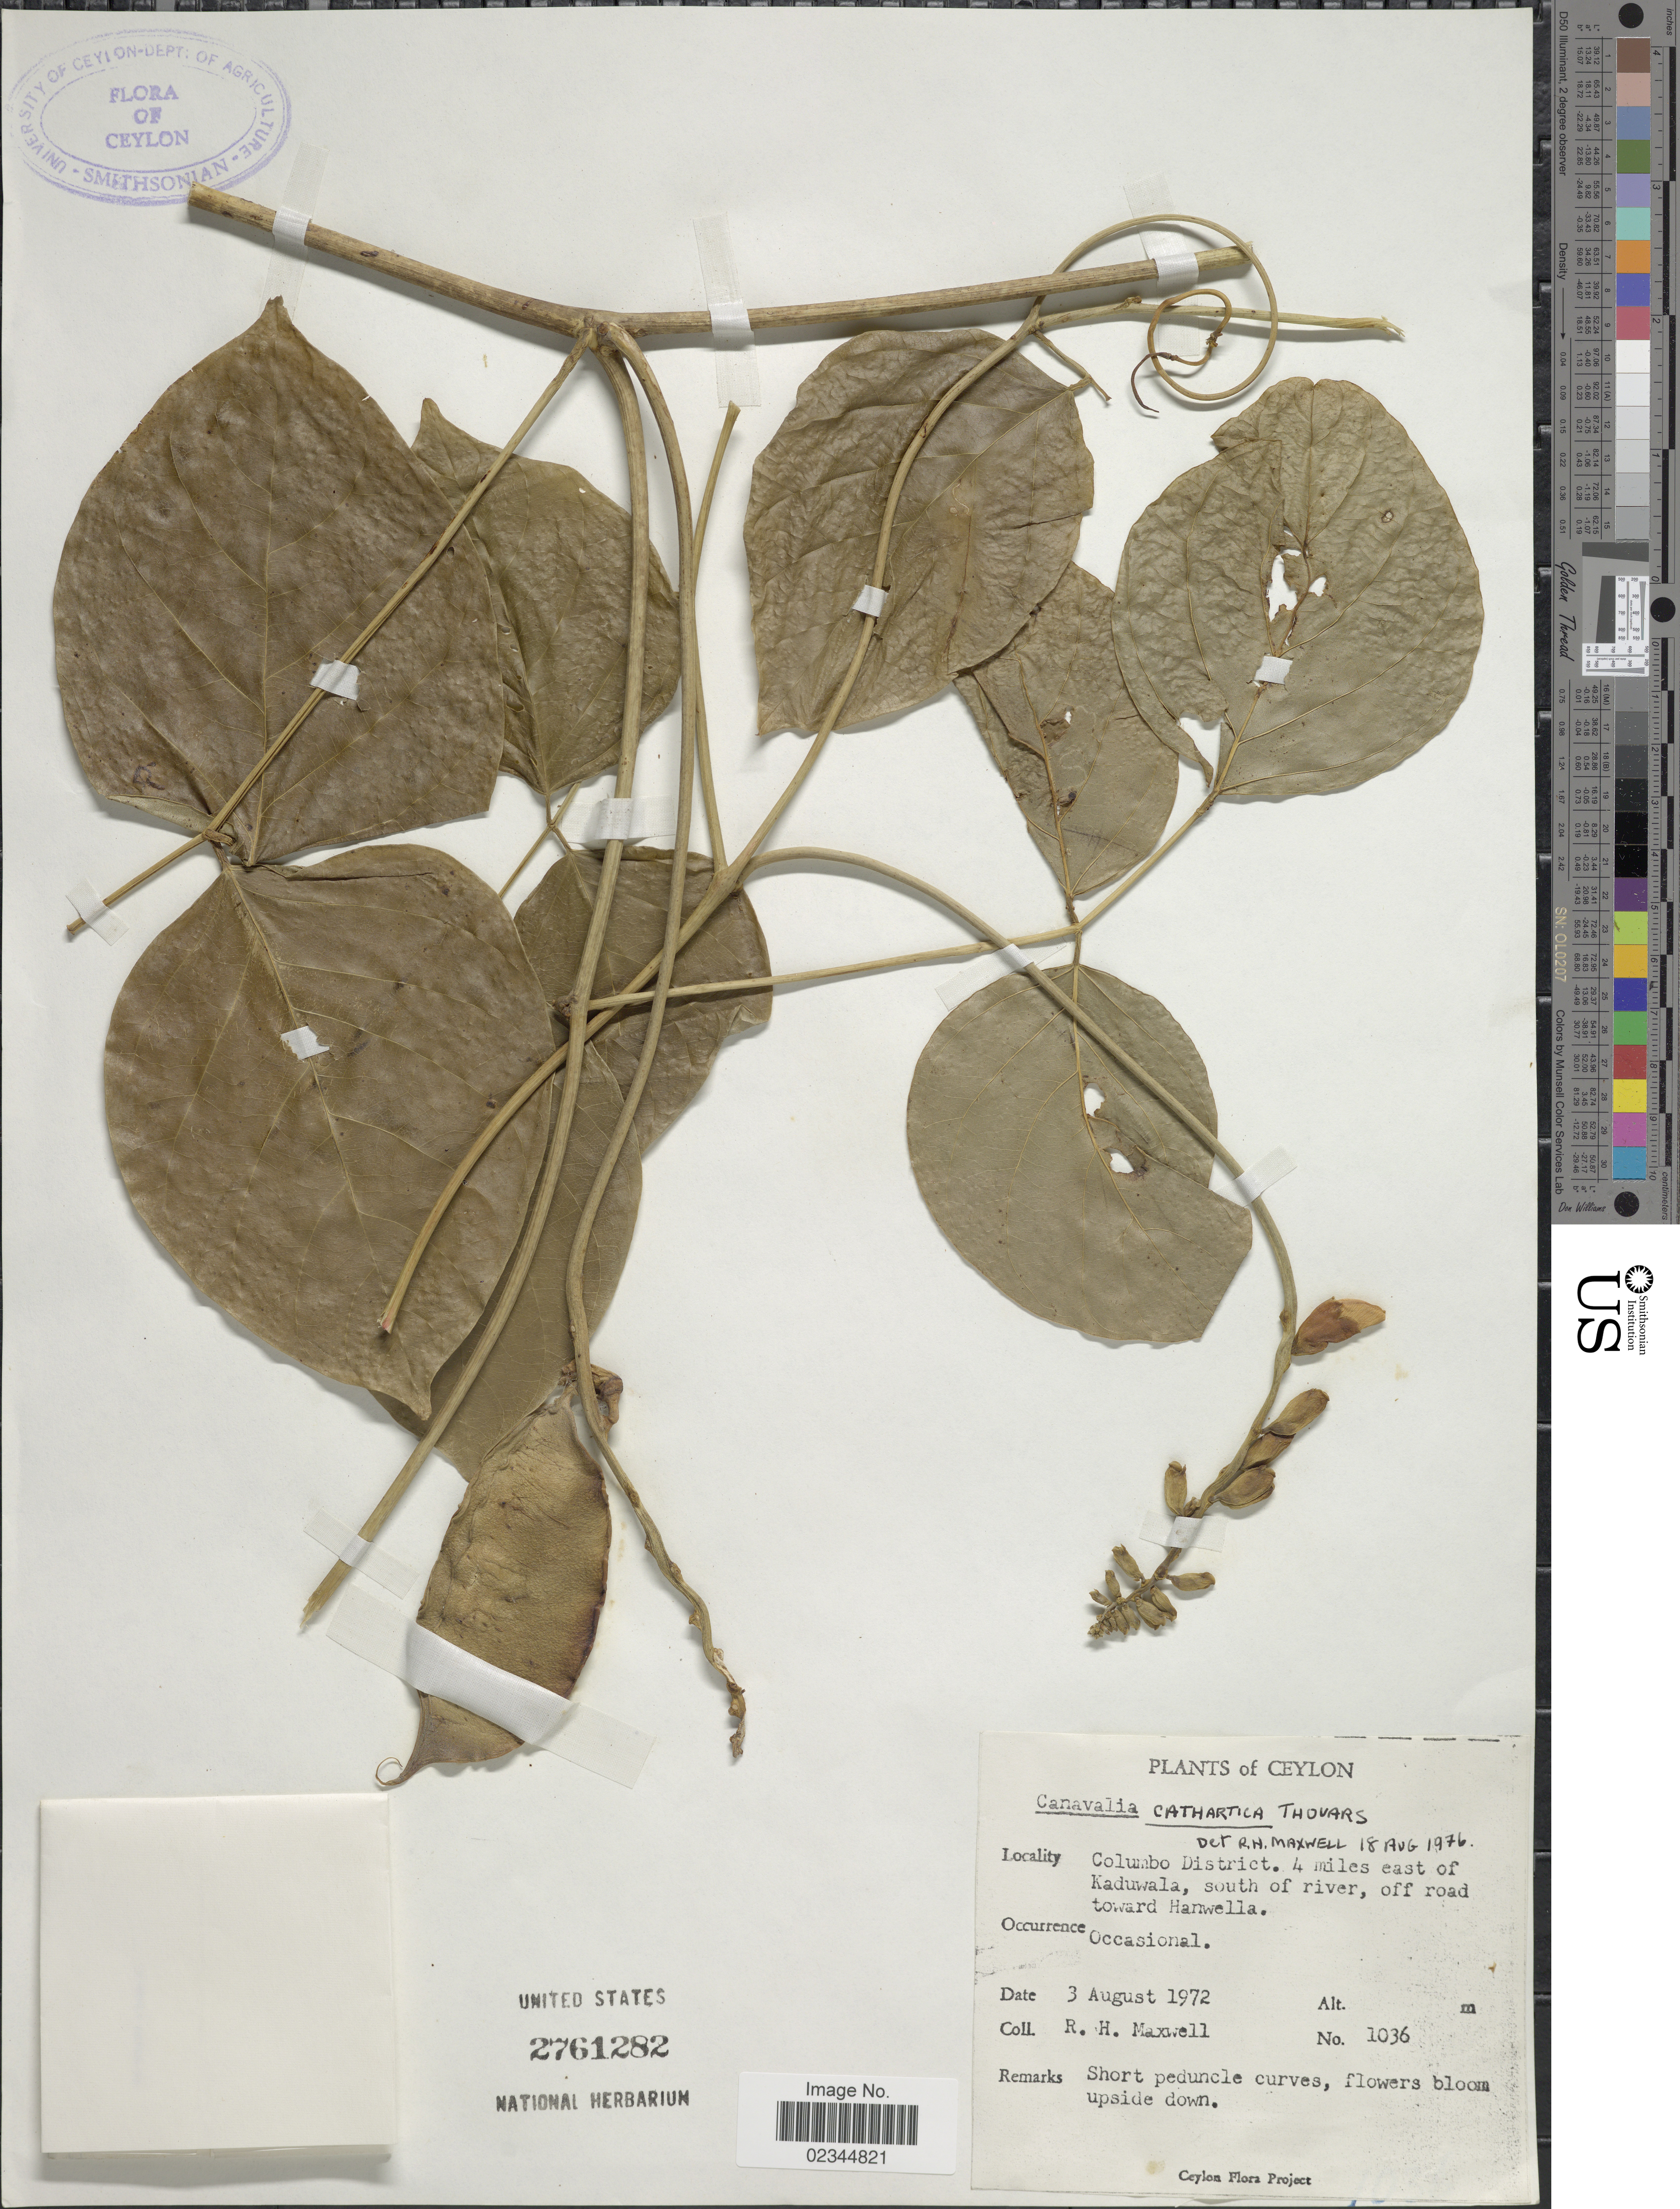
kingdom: Plantae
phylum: Tracheophyta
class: Magnoliopsida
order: Fabales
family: Fabaceae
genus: Canavalia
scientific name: Canavalia cathartica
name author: Thouars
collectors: R. Maxwell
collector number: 1036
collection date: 1972-08-03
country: Sri Lanka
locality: Ceylon. Colombo District. 4 miles east of Kaduwala, south of river, off road toward Hanwella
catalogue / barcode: US 2761282